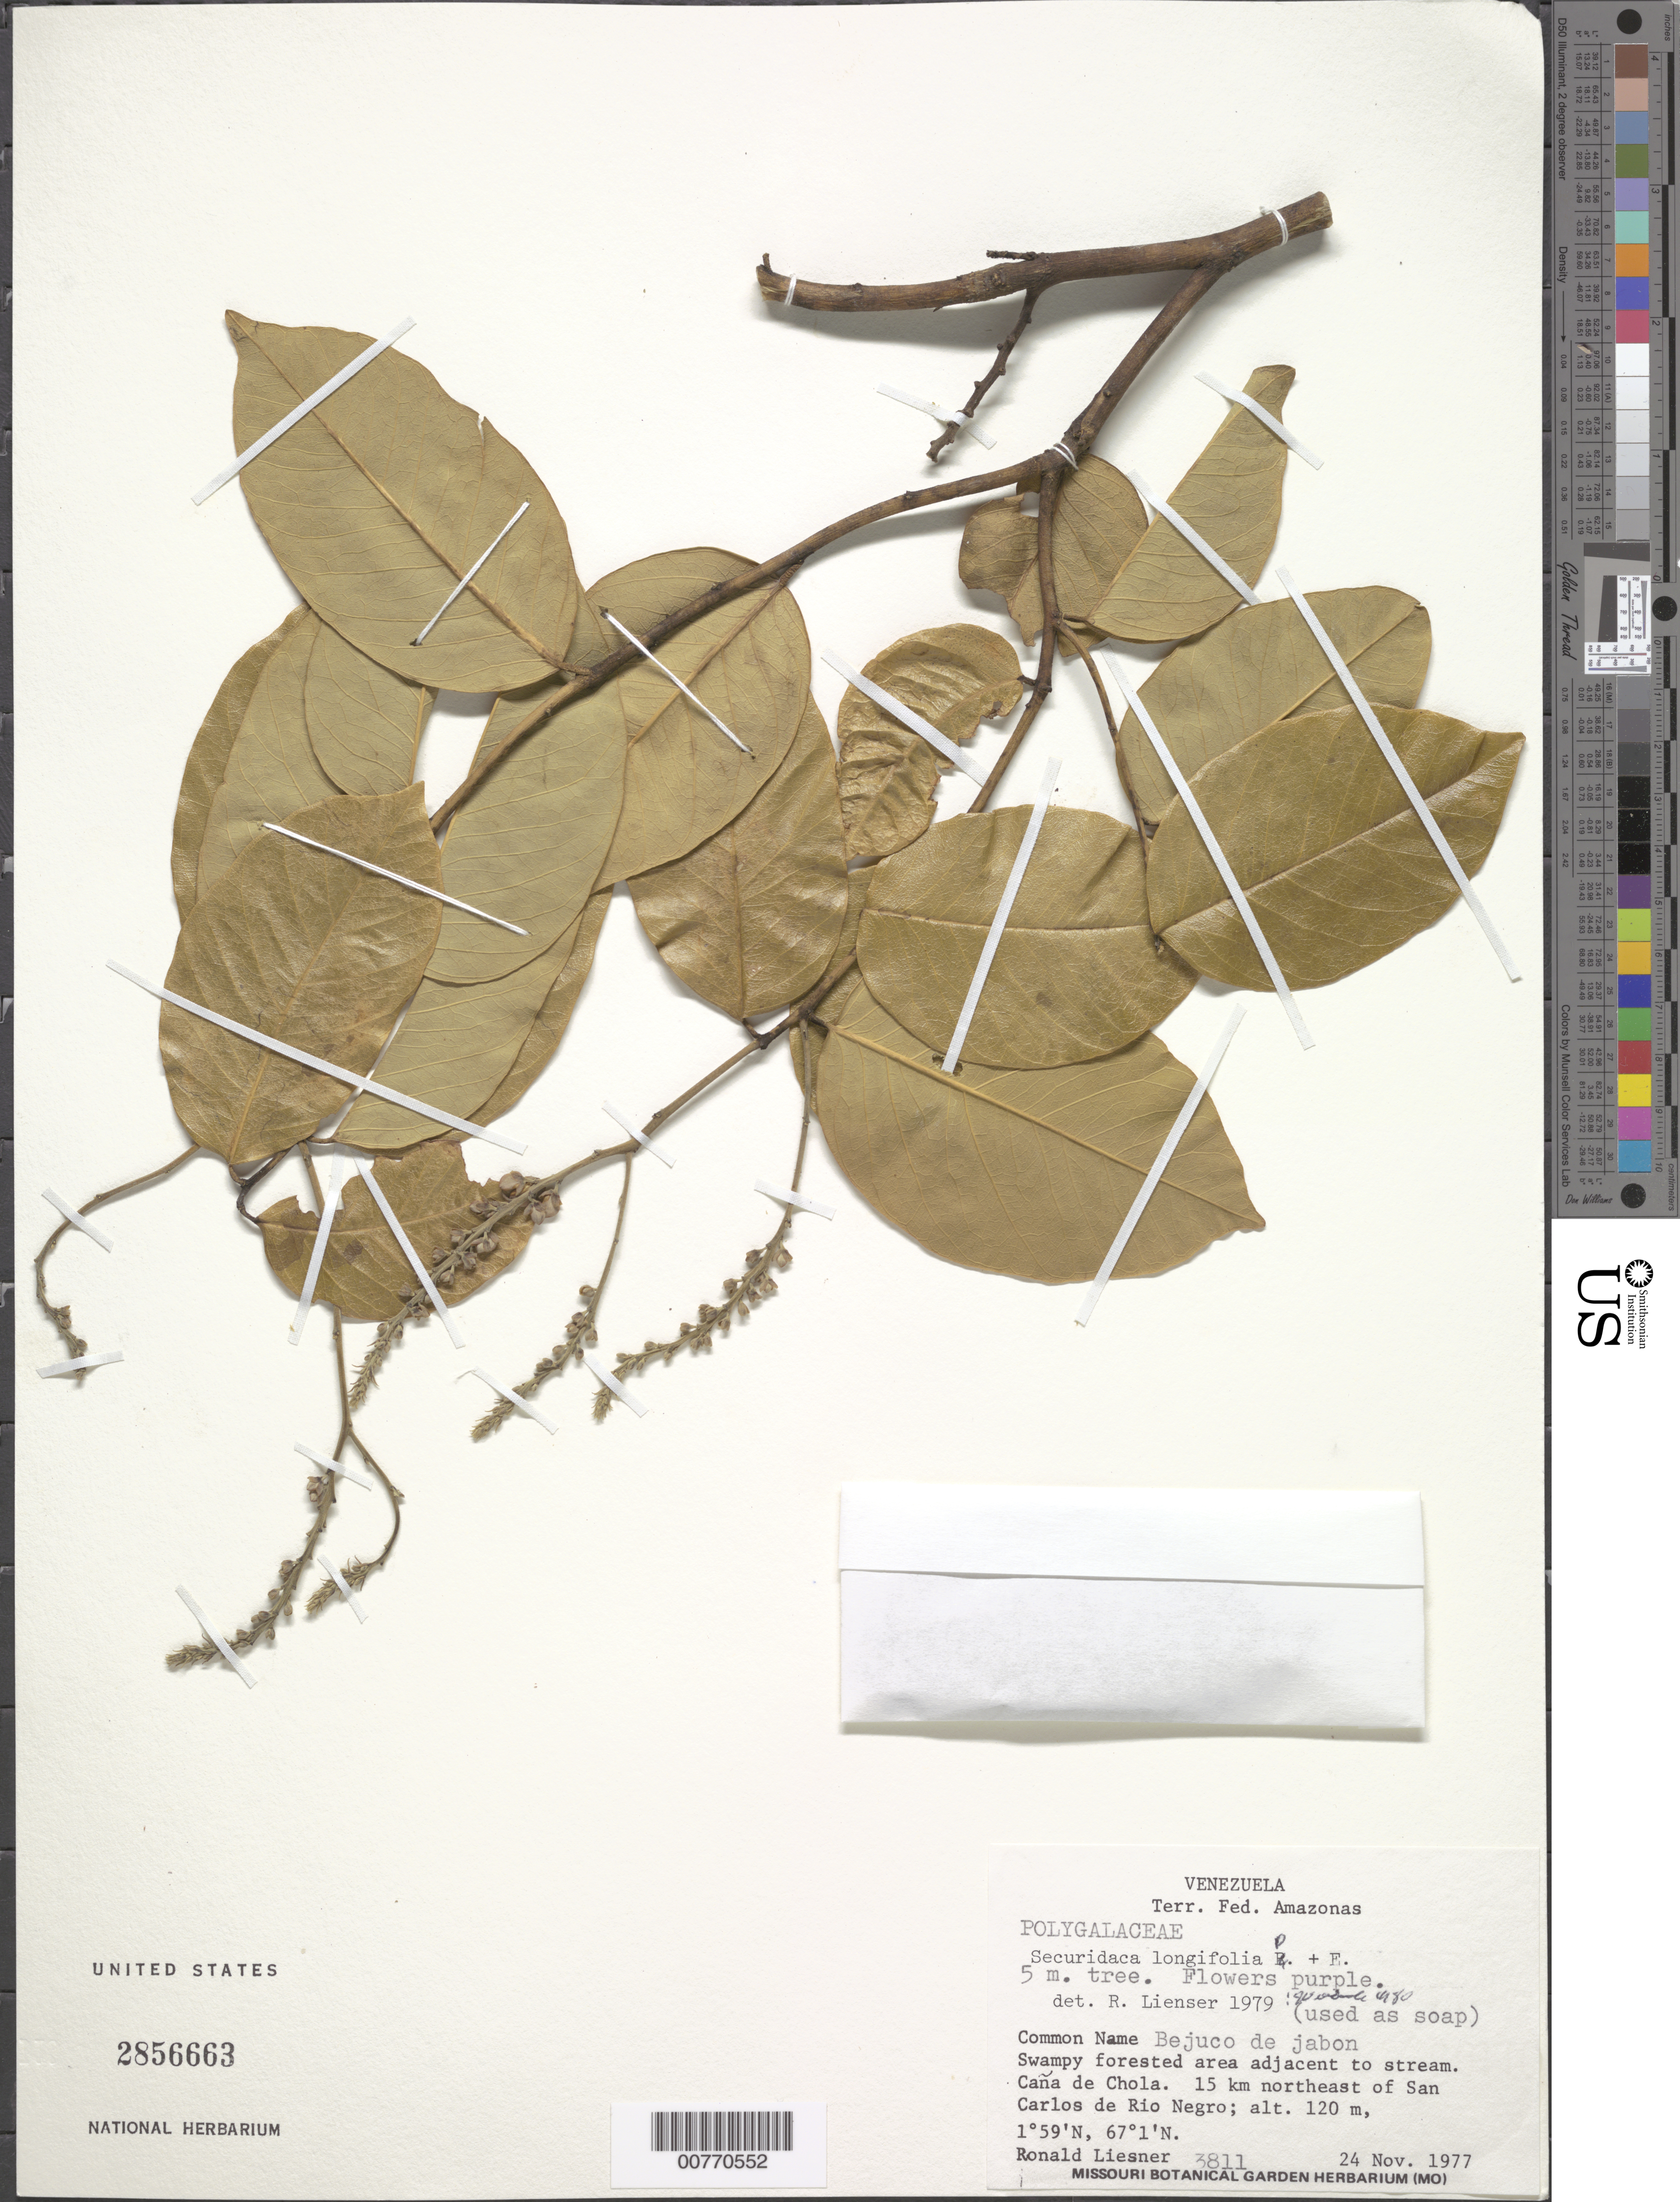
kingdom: Plantae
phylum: Tracheophyta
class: Magnoliopsida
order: Fabales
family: Polygalaceae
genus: Securidaca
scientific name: Securidaca longifolia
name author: Poepp. & Endl.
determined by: Wurdack, John J., (US), US (UNITED STATES)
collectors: R. L. Liesner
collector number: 3811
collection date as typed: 24-Nov-77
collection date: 1977-11-24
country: Venezuela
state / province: Amazonas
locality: San Carlos de Río Negro,15 km NE of; Caño Chola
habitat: Swampy forested area adjacent to stream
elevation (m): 120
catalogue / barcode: US 2856663